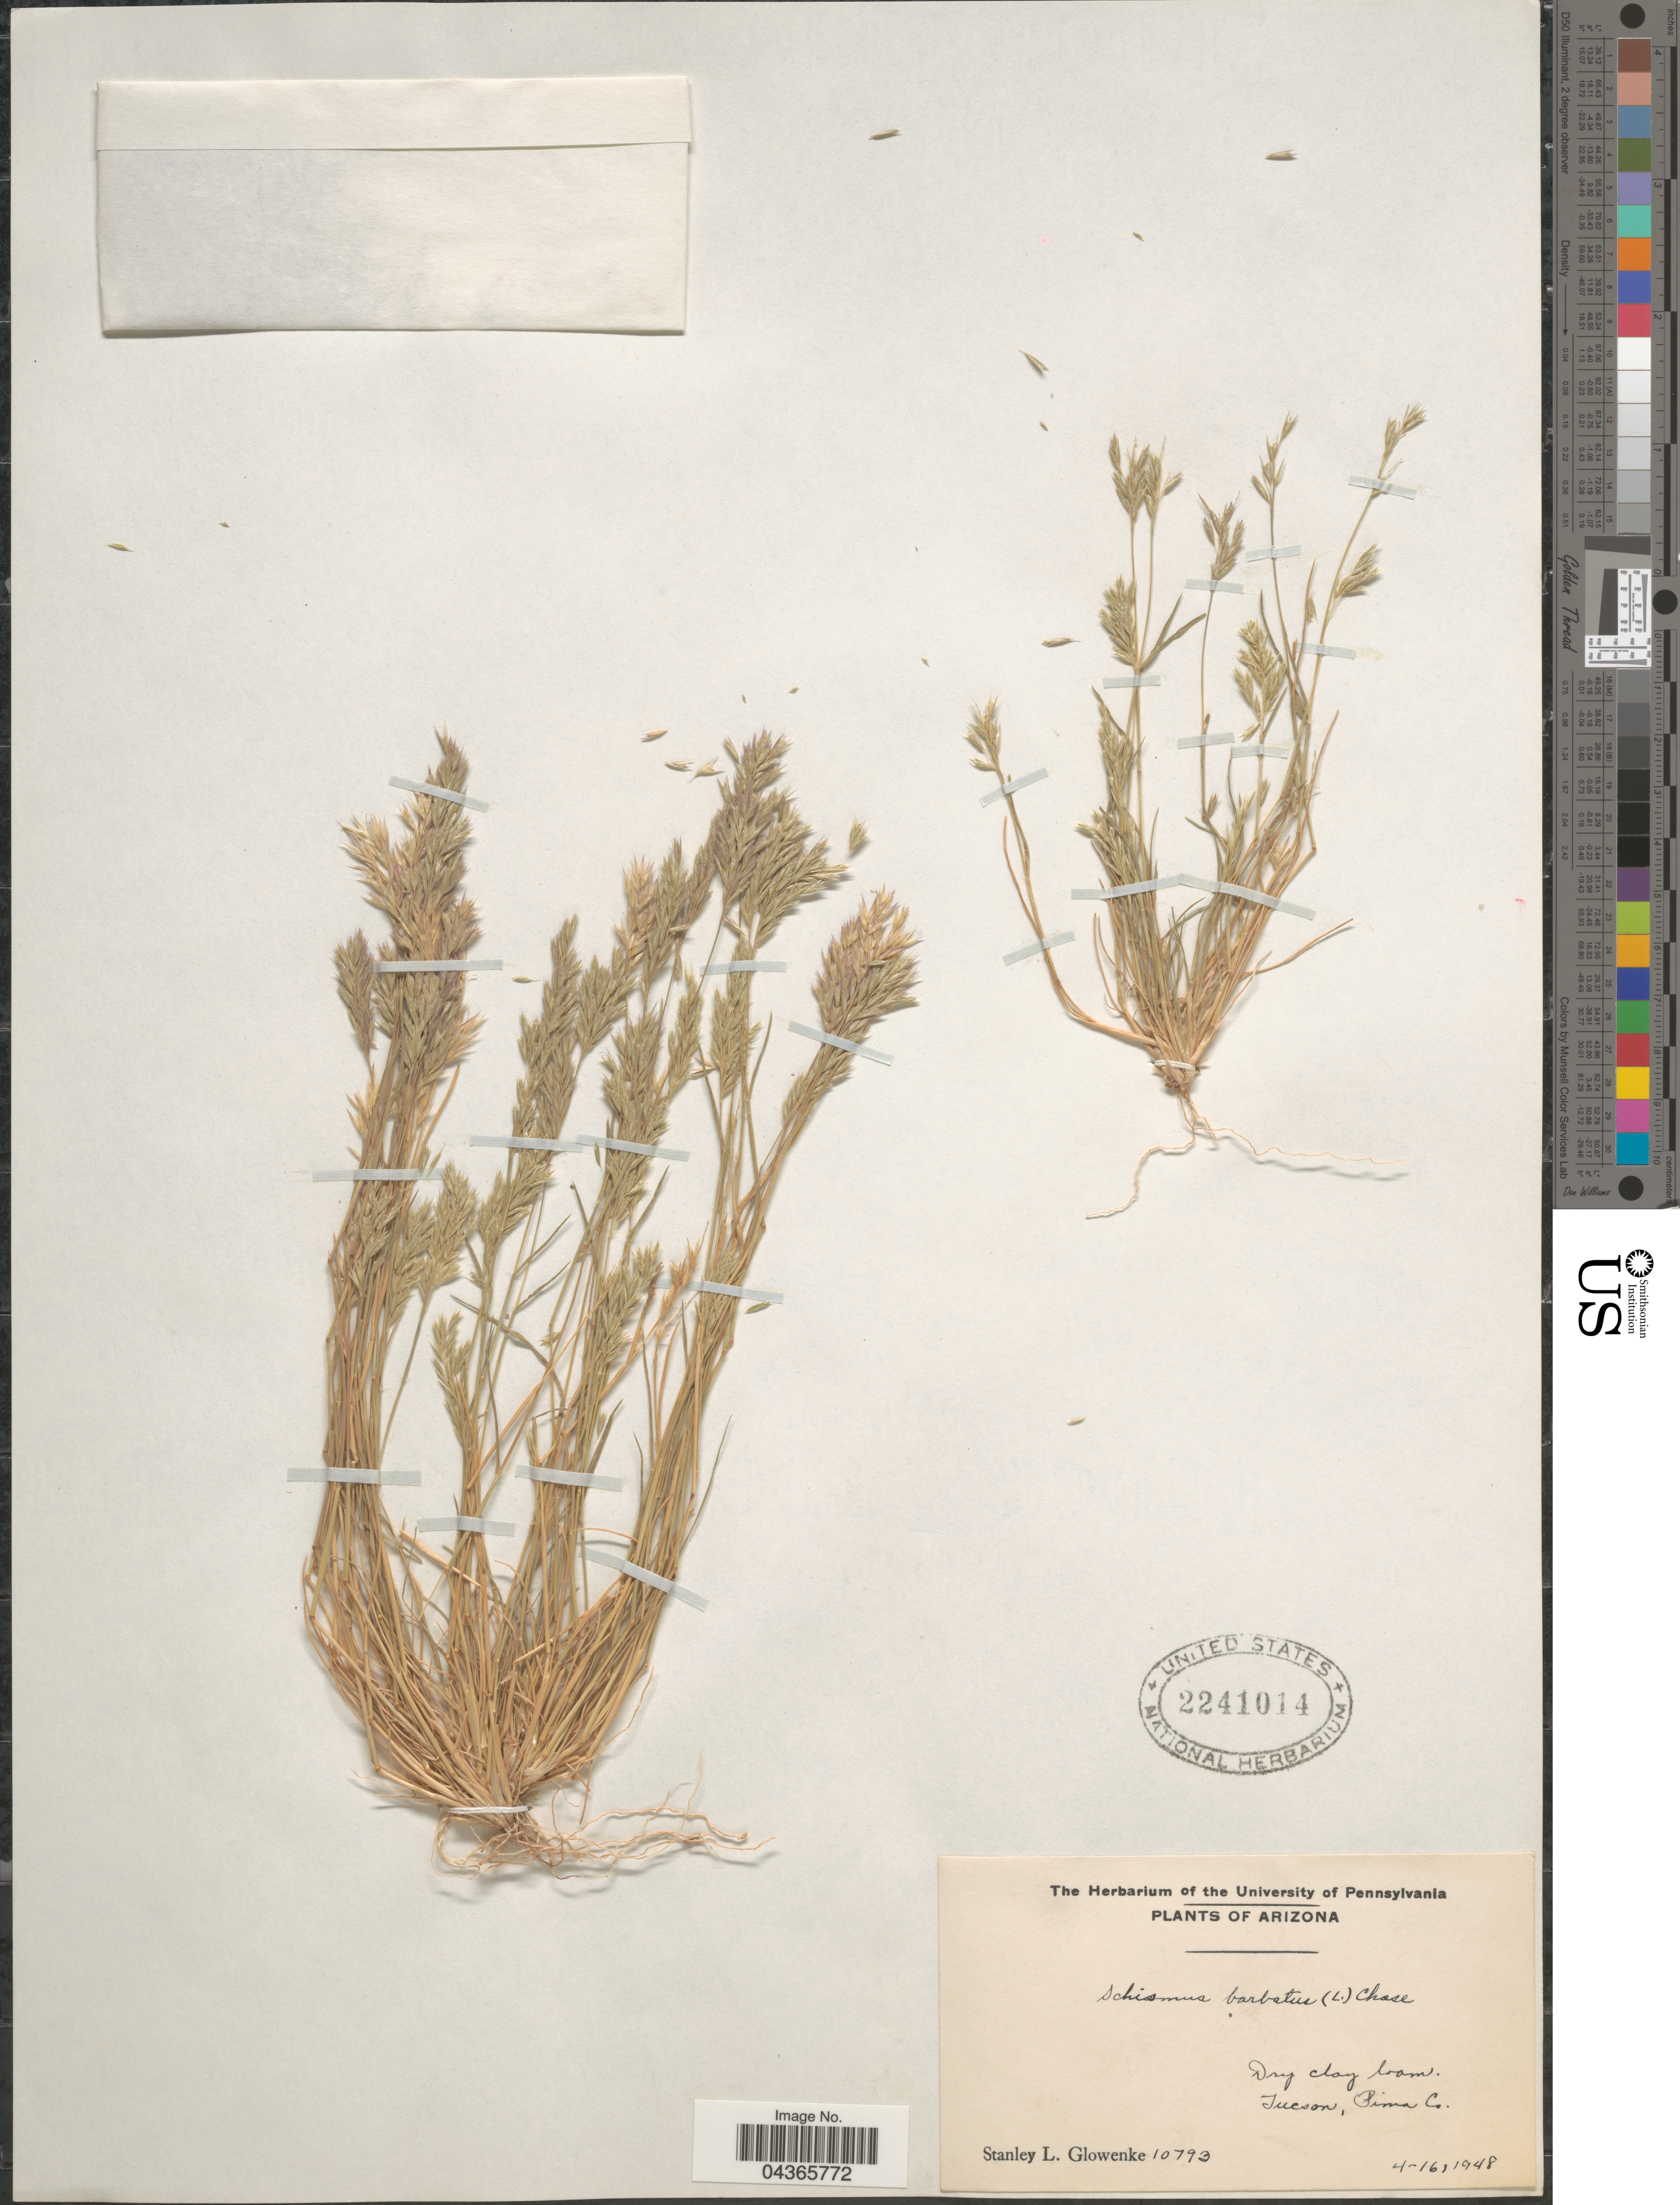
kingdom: Plantae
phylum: Tracheophyta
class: Liliopsida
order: Poales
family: Poaceae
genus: Schismus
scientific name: Schismus barbatus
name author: (L.) Thell.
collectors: S. Glowenke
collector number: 10793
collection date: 1948-04-16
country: United States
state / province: Arizona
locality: Tucson, Pima Co.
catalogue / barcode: US 2241014